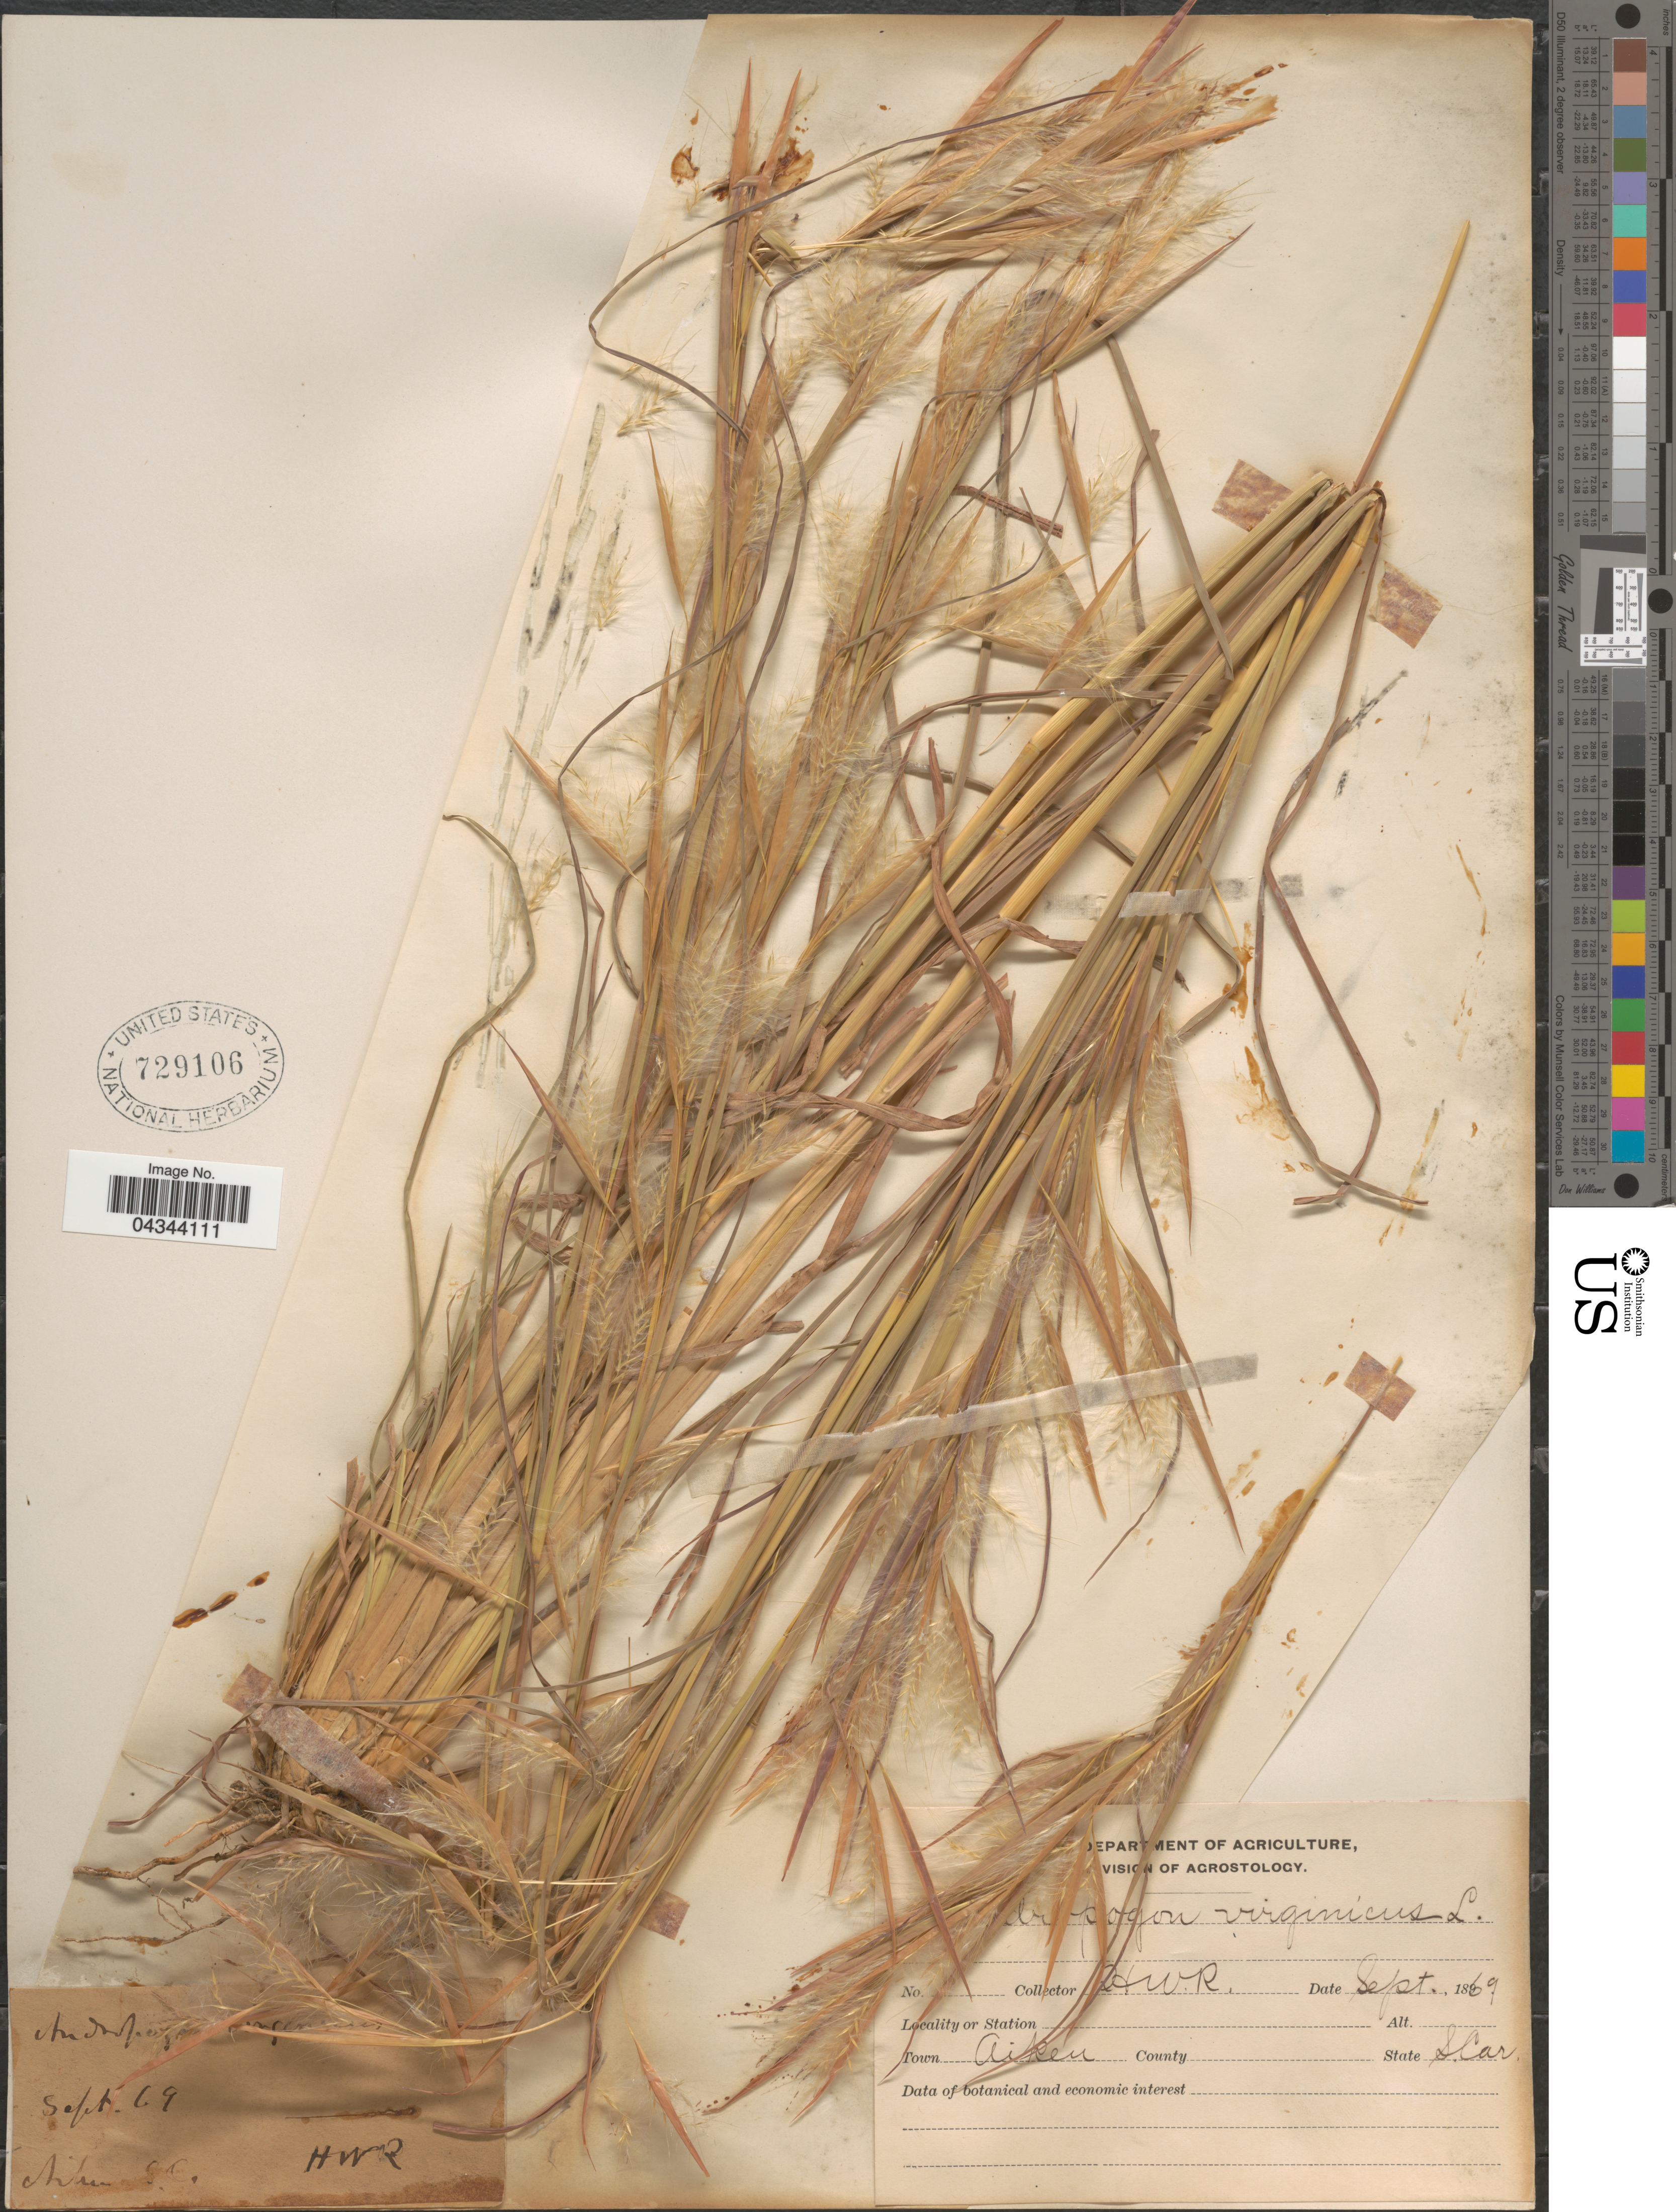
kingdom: Plantae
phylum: Tracheophyta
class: Liliopsida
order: Poales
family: Poaceae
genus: Andropogon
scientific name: Andropogon virginicus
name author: L.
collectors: H. W. R.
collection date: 1869-09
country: United States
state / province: South Carolina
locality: Town Aiken.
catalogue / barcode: US 729106